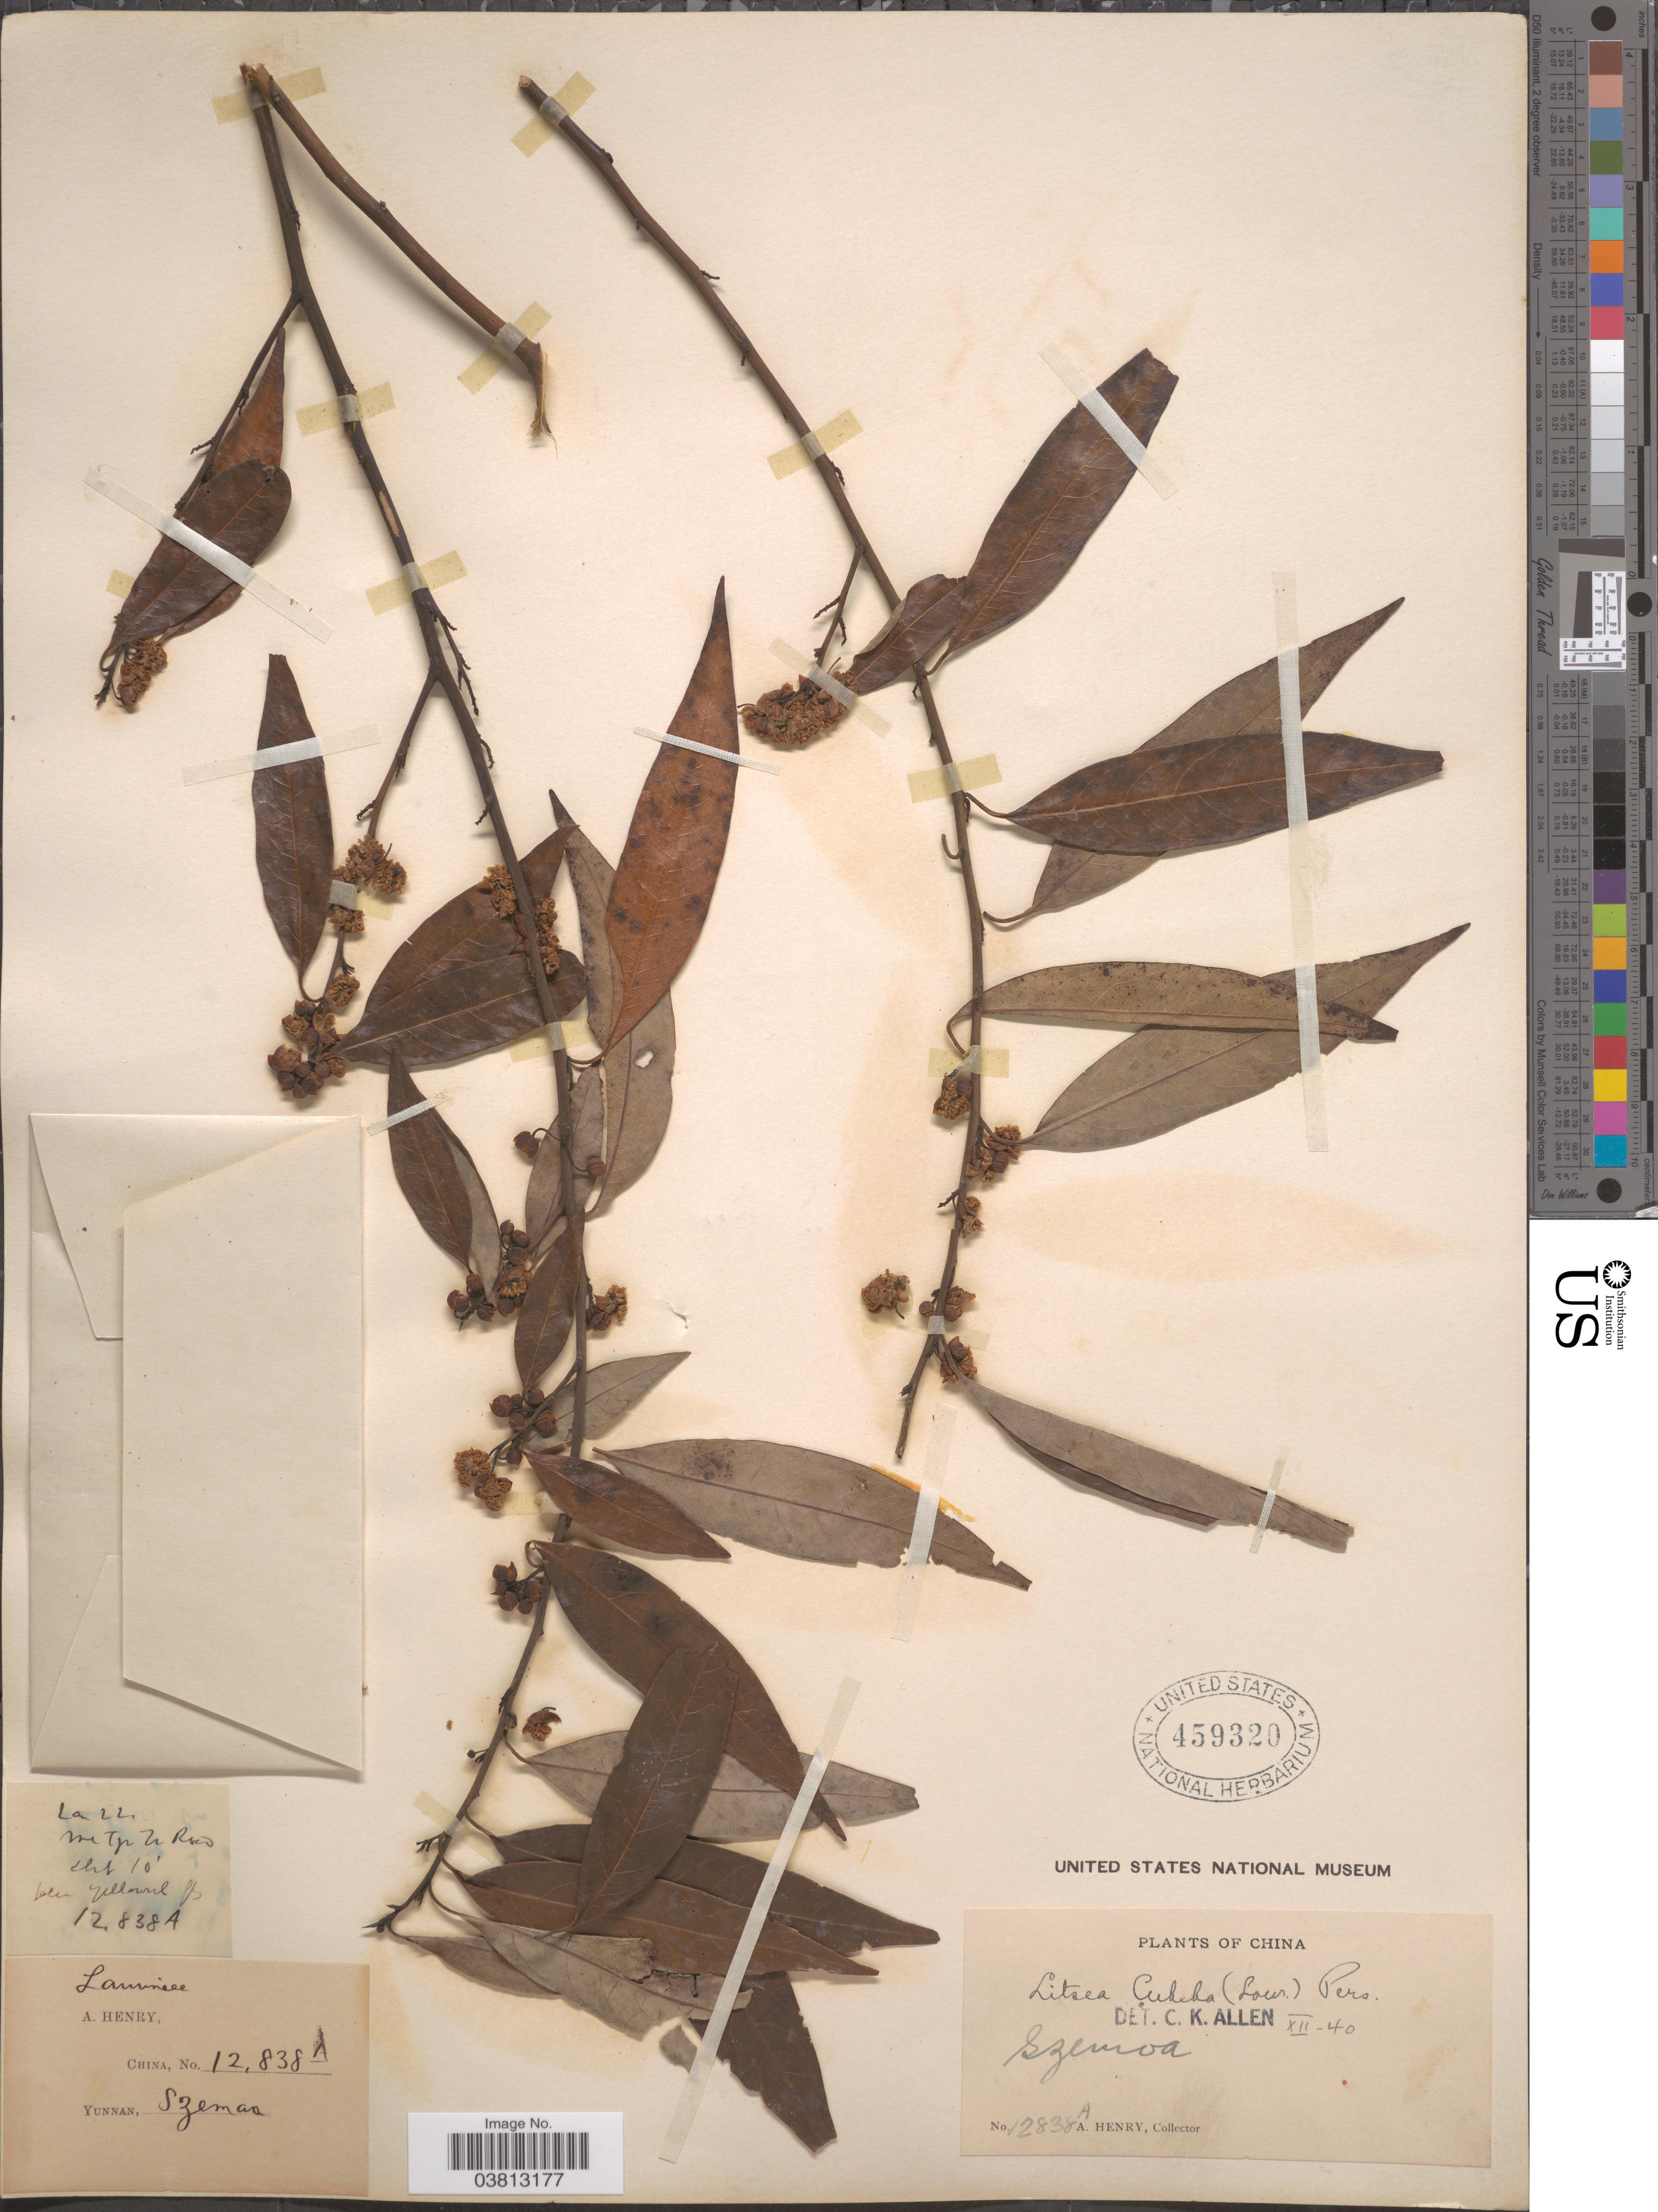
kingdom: Plantae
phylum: Tracheophyta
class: Magnoliopsida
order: Laurales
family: Lauraceae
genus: Litsea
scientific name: Litsea cubeba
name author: (Lour.) Pers.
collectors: A. Henry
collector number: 12838 A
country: China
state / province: Yunnan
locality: Szemoa.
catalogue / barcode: US 459320